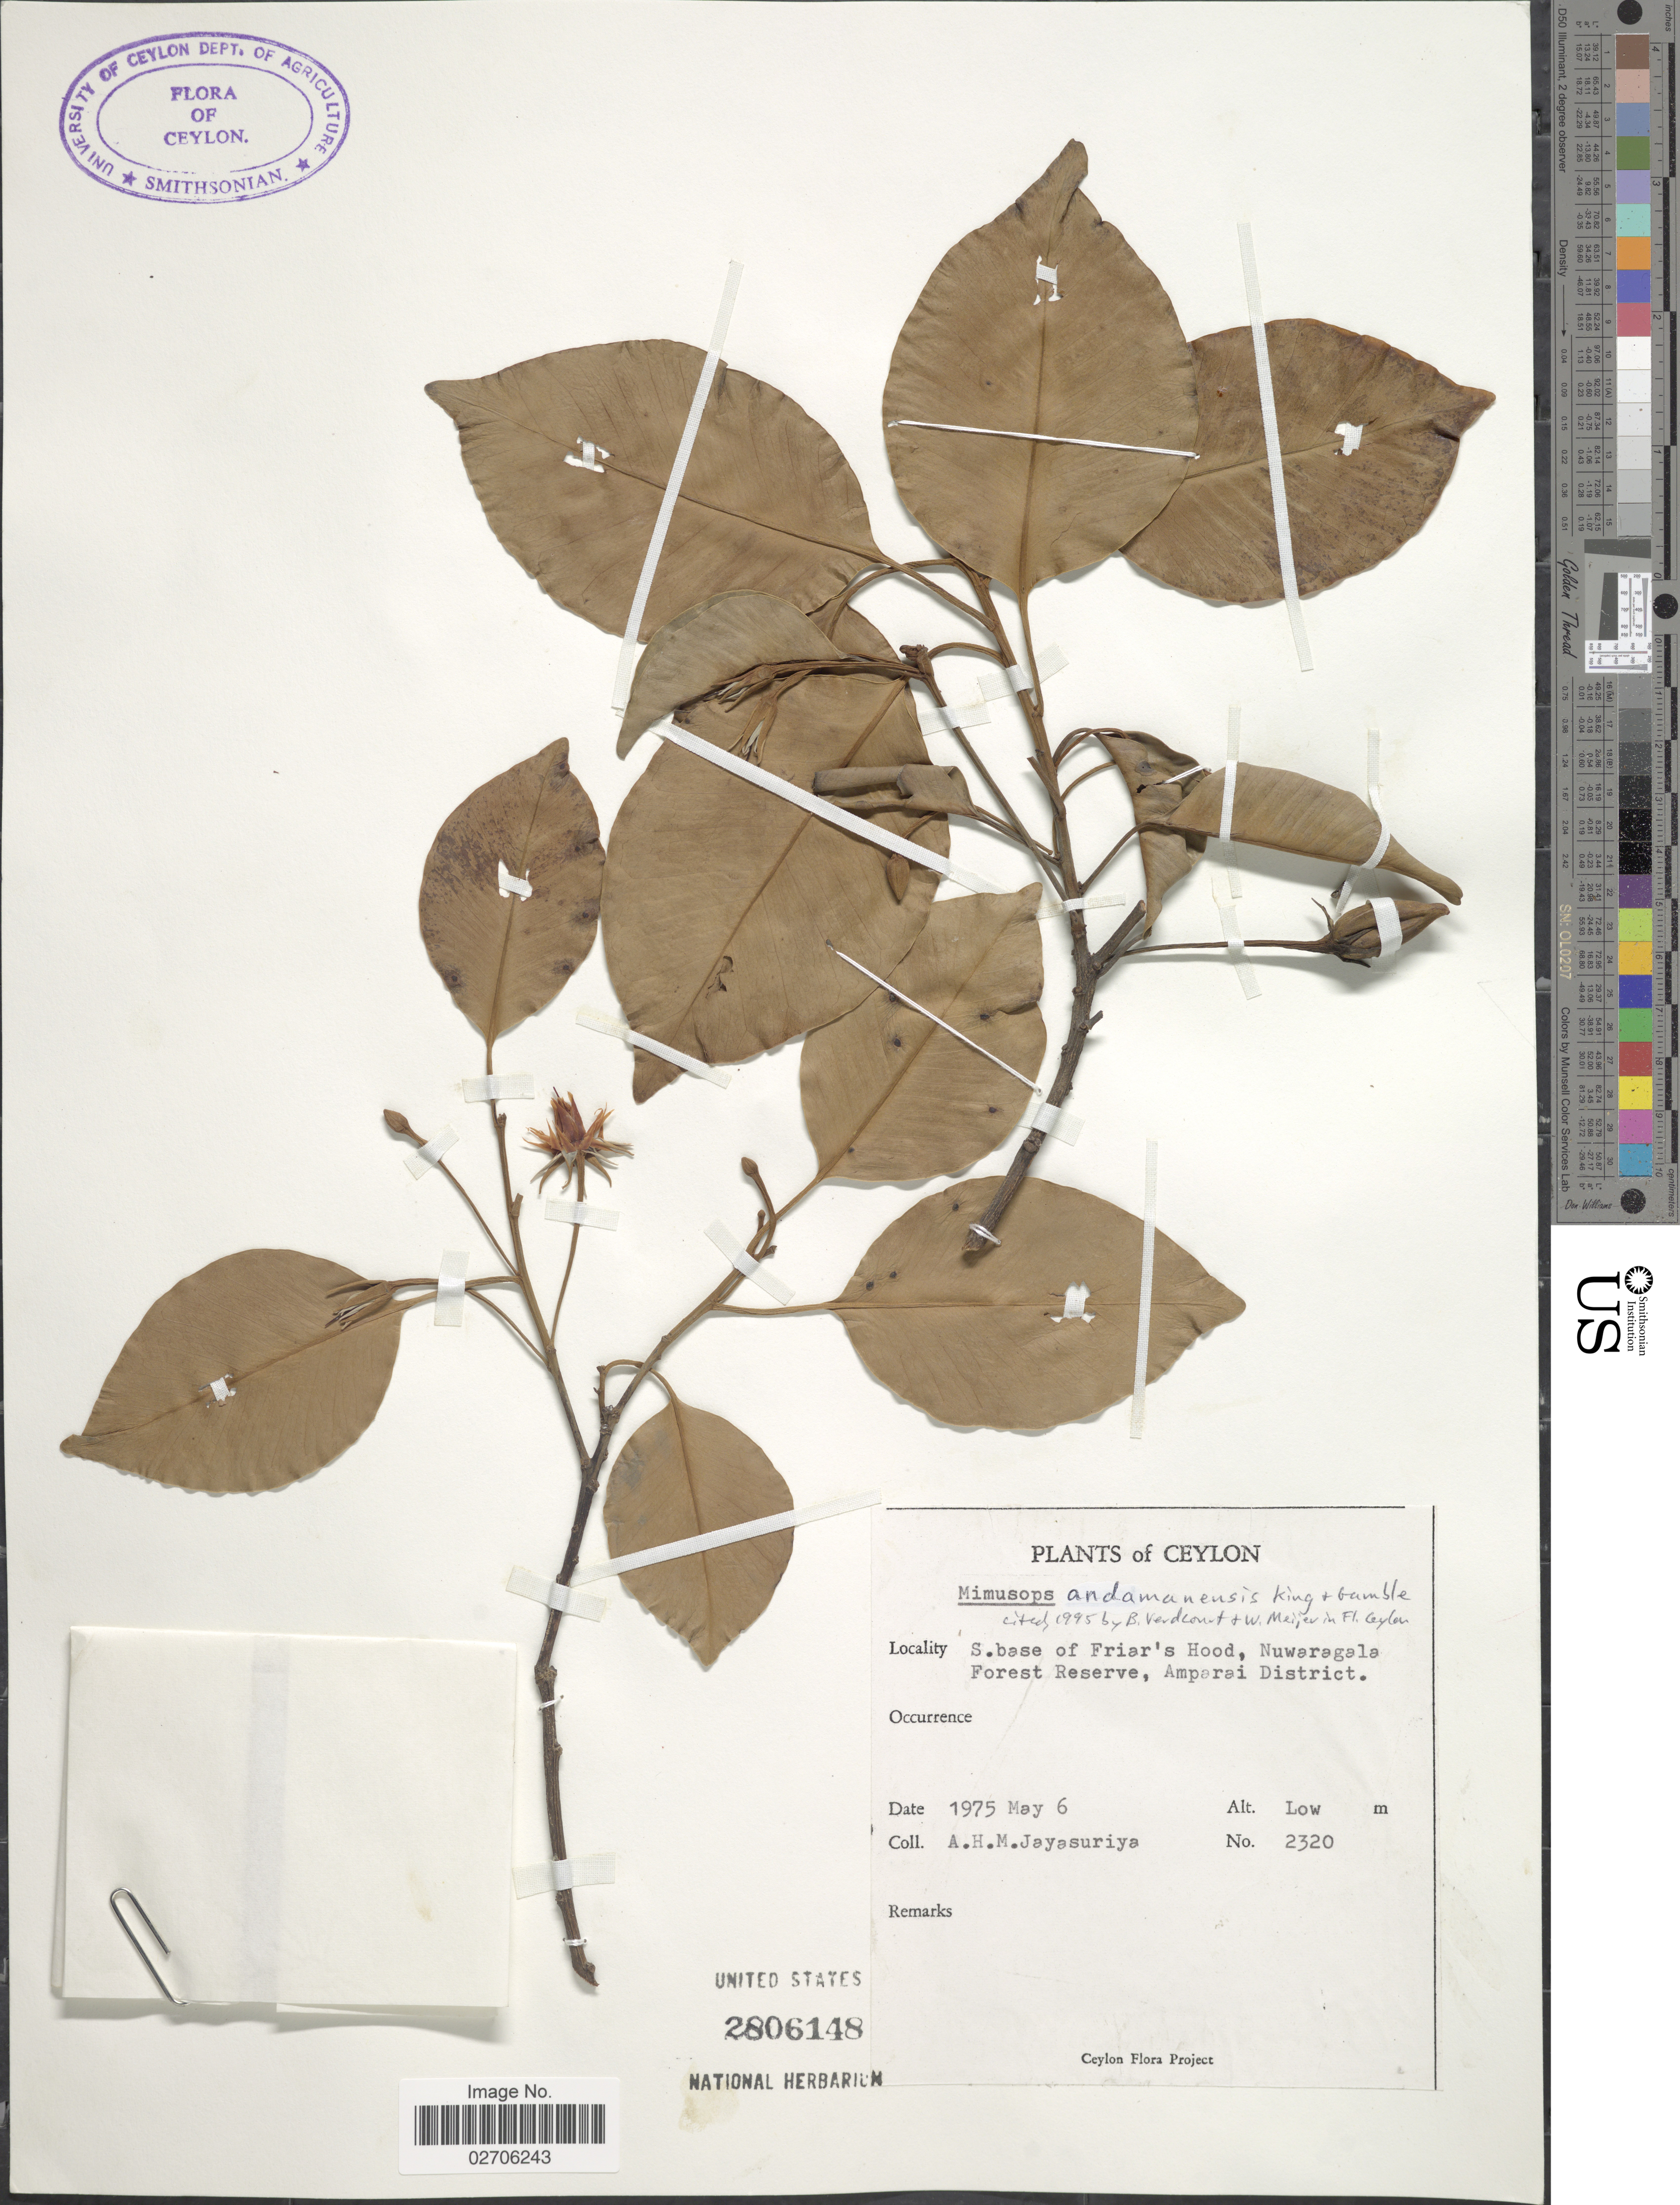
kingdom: Plantae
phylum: Tracheophyta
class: Magnoliopsida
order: Ericales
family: Sapotaceae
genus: Mimusops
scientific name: Mimusops andamanensis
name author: King & Gamble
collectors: A. H. Jayasuriya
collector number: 2320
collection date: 1975-05-06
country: Sri Lanka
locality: Ceylon. S. base of Friar's Hood, Nuwaragala Forest Reserve, AMparai District.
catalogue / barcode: US 2806148